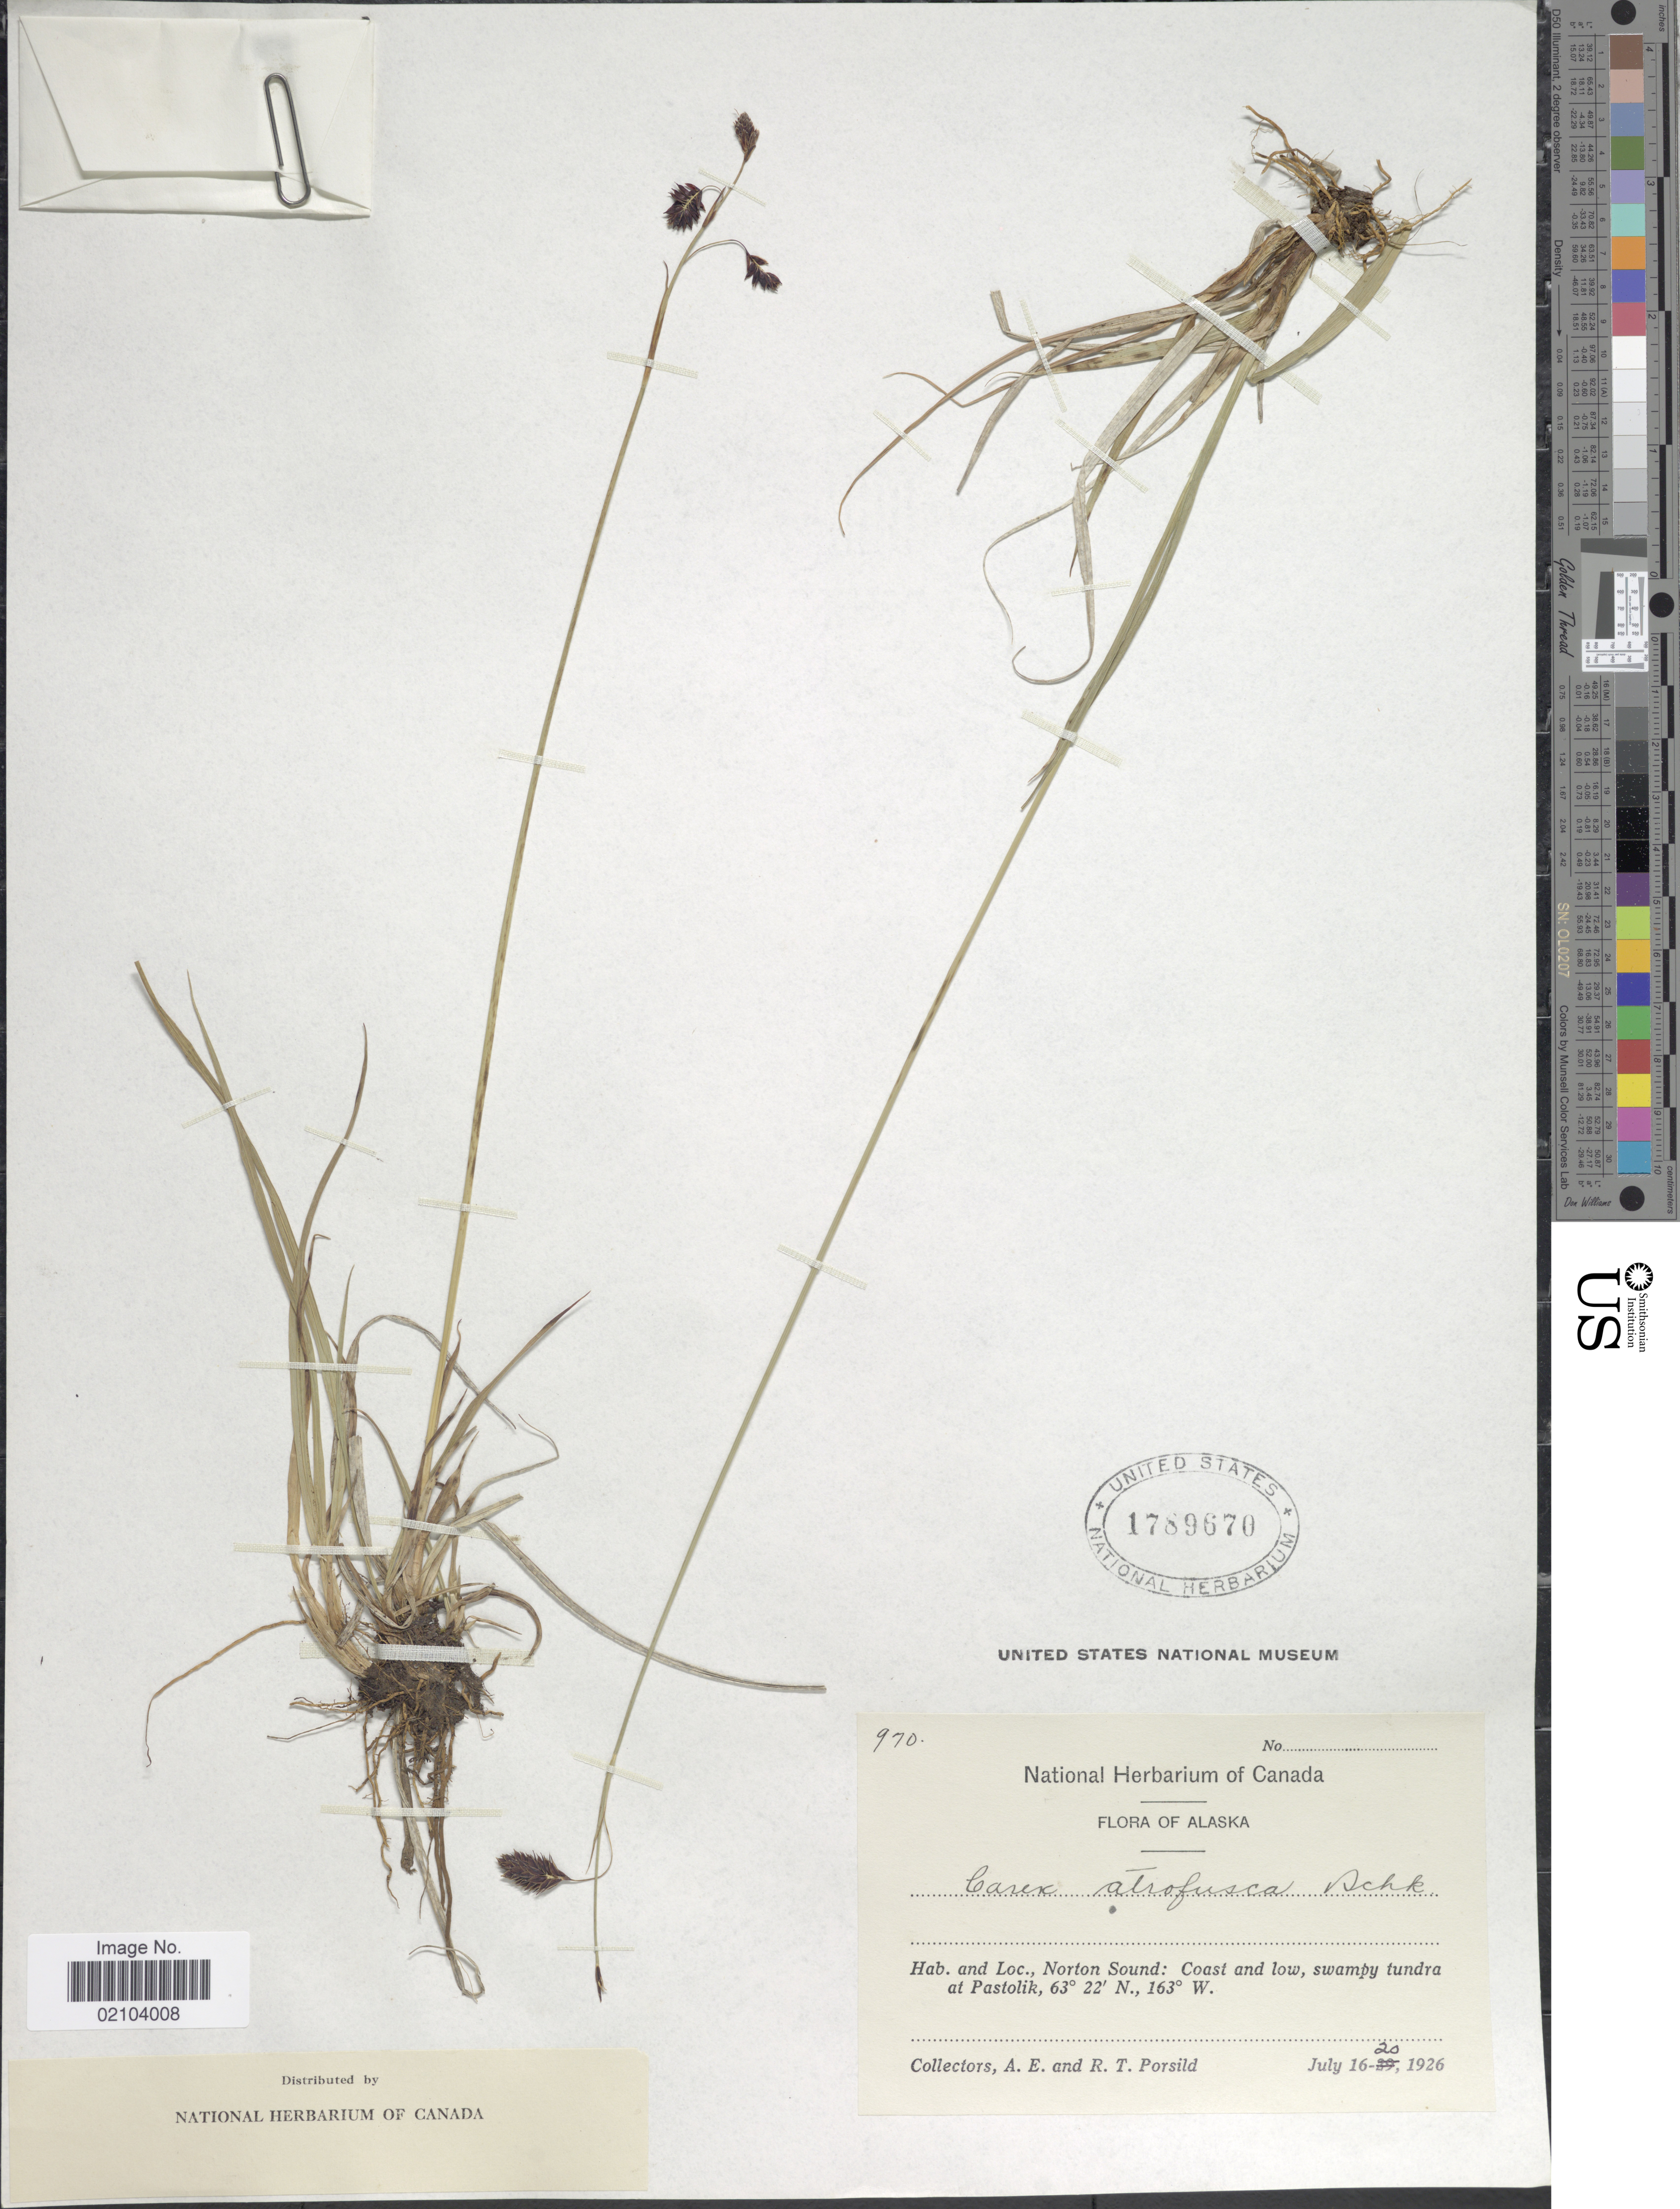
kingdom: Plantae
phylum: Tracheophyta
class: Liliopsida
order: Poales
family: Cyperaceae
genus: Carex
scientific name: Carex atrofusca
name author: Schkuhr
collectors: A. E. Porsild & R. T. Porsild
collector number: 970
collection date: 1926-07-16/1926-07-20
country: United States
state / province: Alaska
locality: Northern Sound: Coast and low, swampy tundra at Pastolik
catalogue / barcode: US 1789670